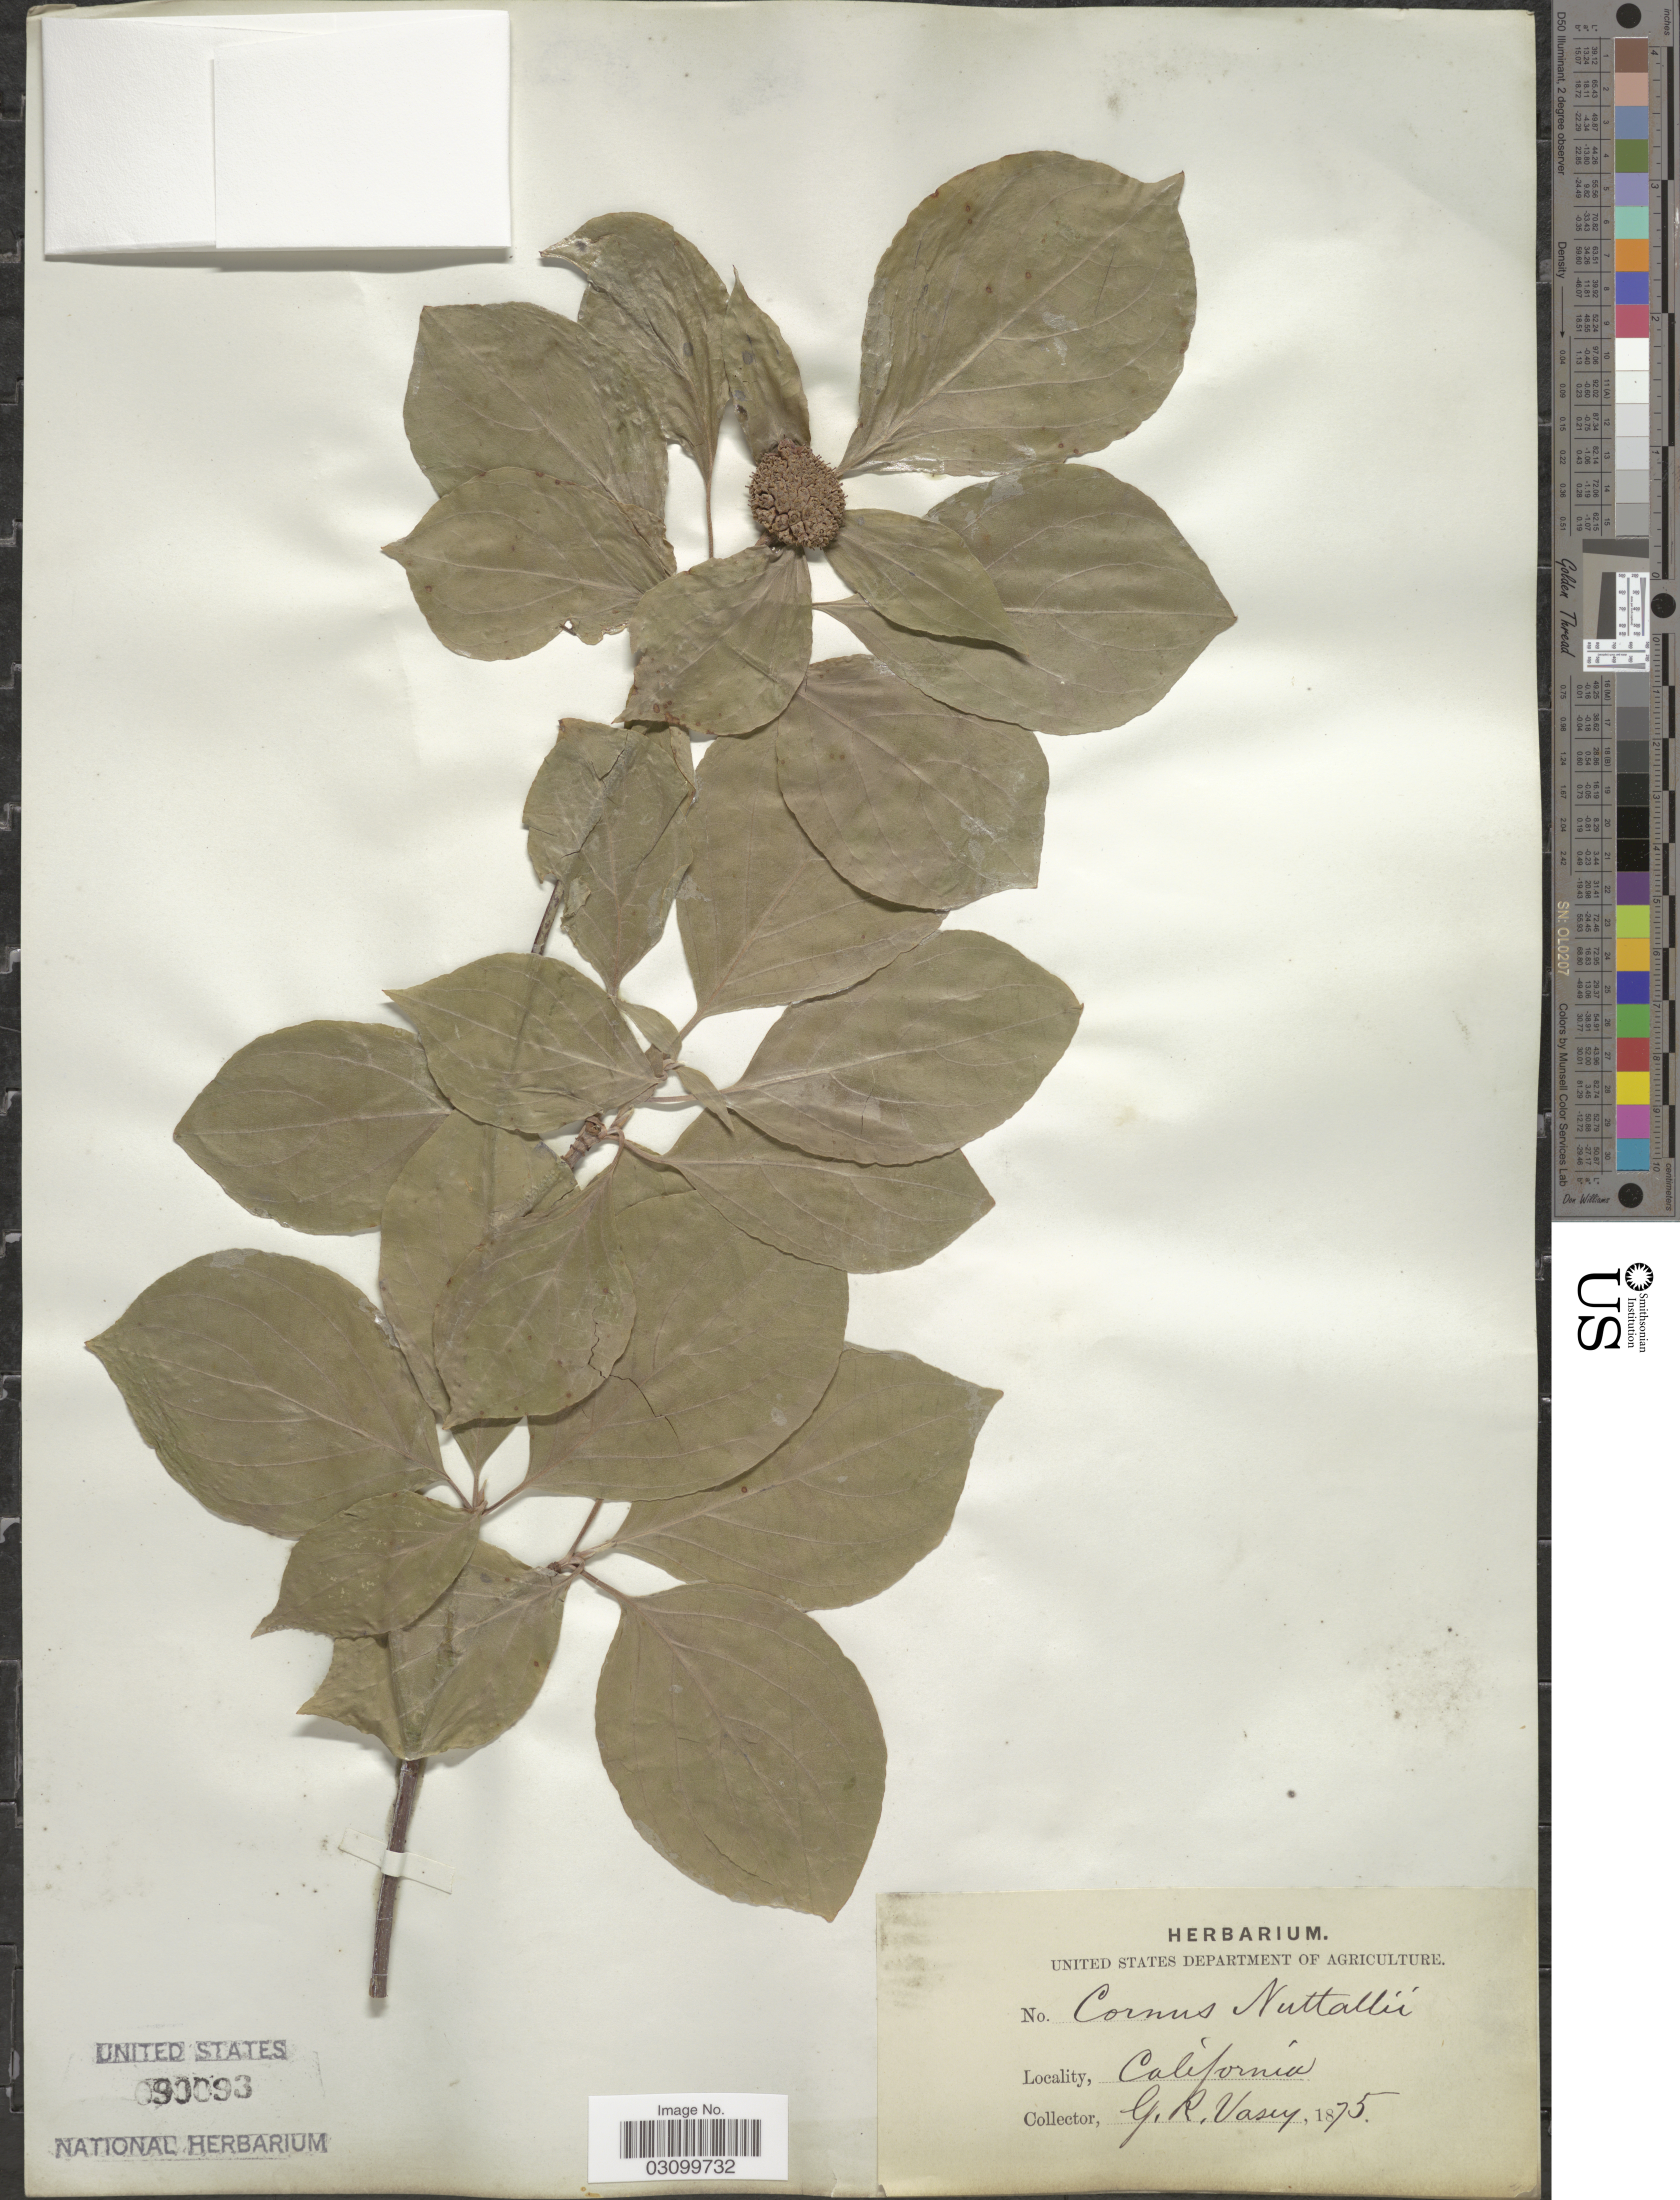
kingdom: Plantae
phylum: Tracheophyta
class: Magnoliopsida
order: Cornales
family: Cornaceae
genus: Cornus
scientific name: Cornus nuttallii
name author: Audubon ex Torr. & A. Gray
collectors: G. R. Vasey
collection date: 1875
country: United States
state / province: California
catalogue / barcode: US 90093